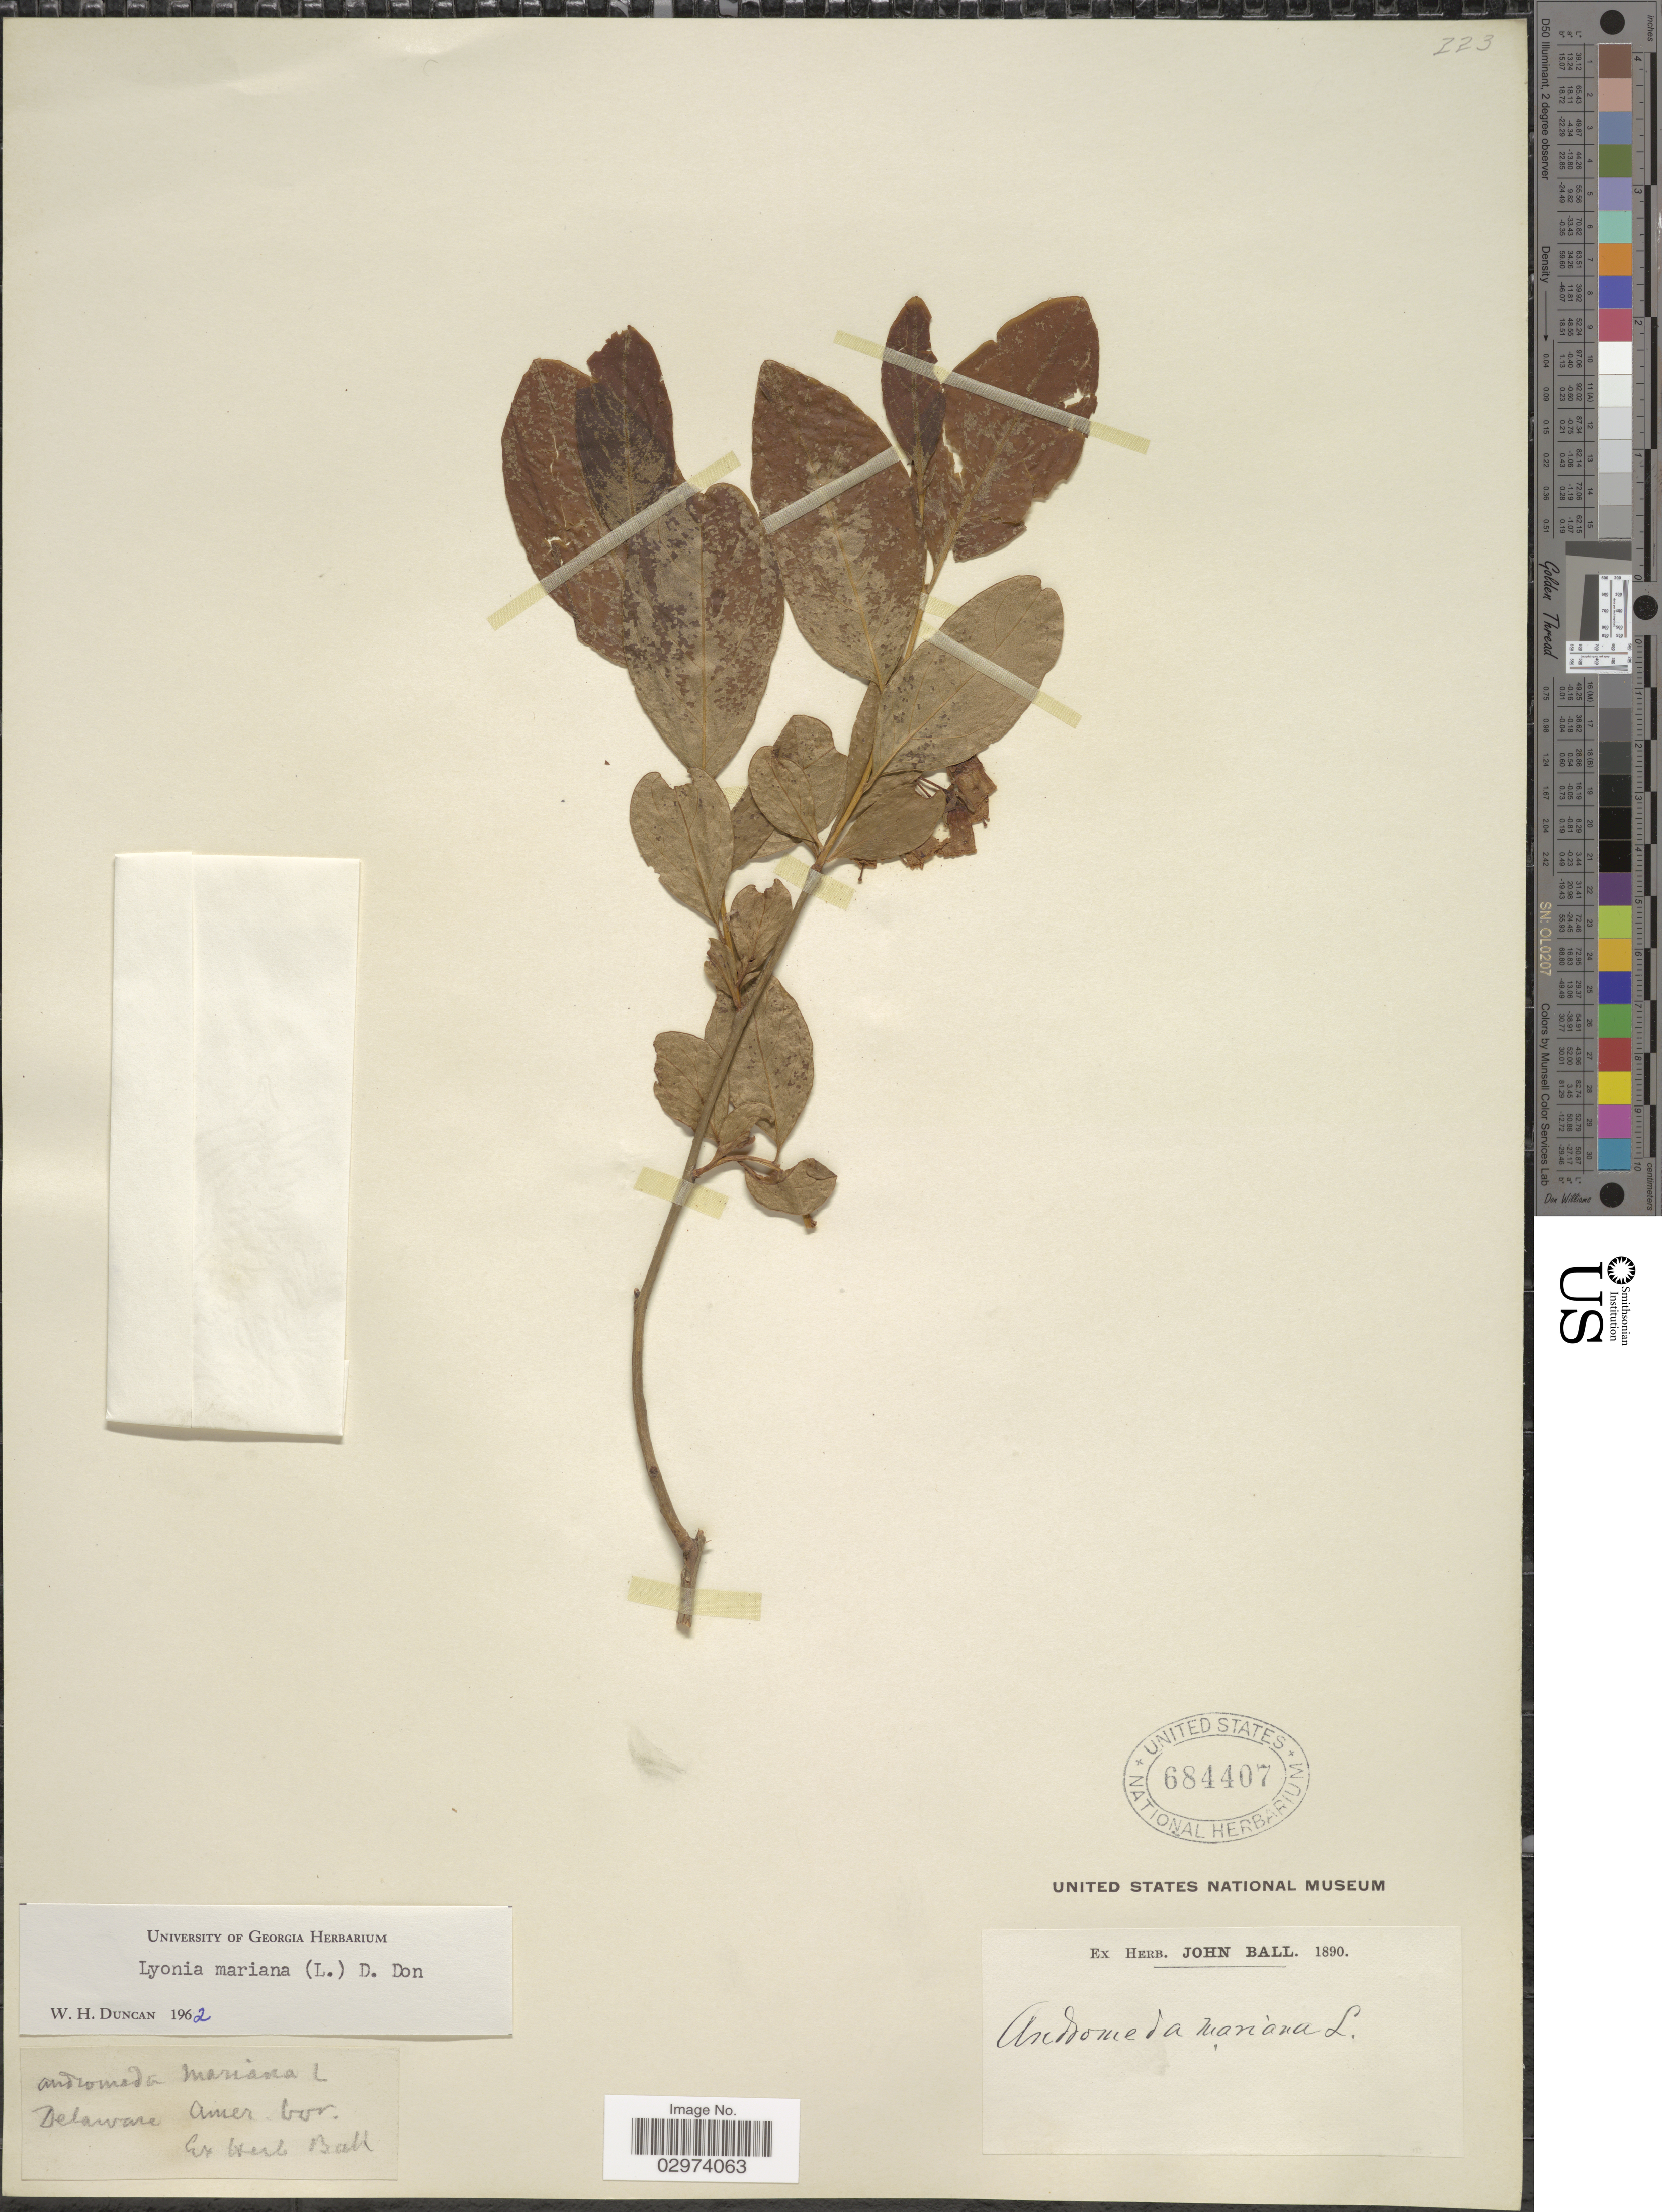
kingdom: Plantae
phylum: Tracheophyta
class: Magnoliopsida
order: Ericales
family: Ericaceae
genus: Lyonia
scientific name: Lyonia mariana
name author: (L.) D. Don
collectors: ex herb. John Ball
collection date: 1890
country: United States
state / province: Delaware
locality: Delaware, Amer. bor.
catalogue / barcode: US 684407